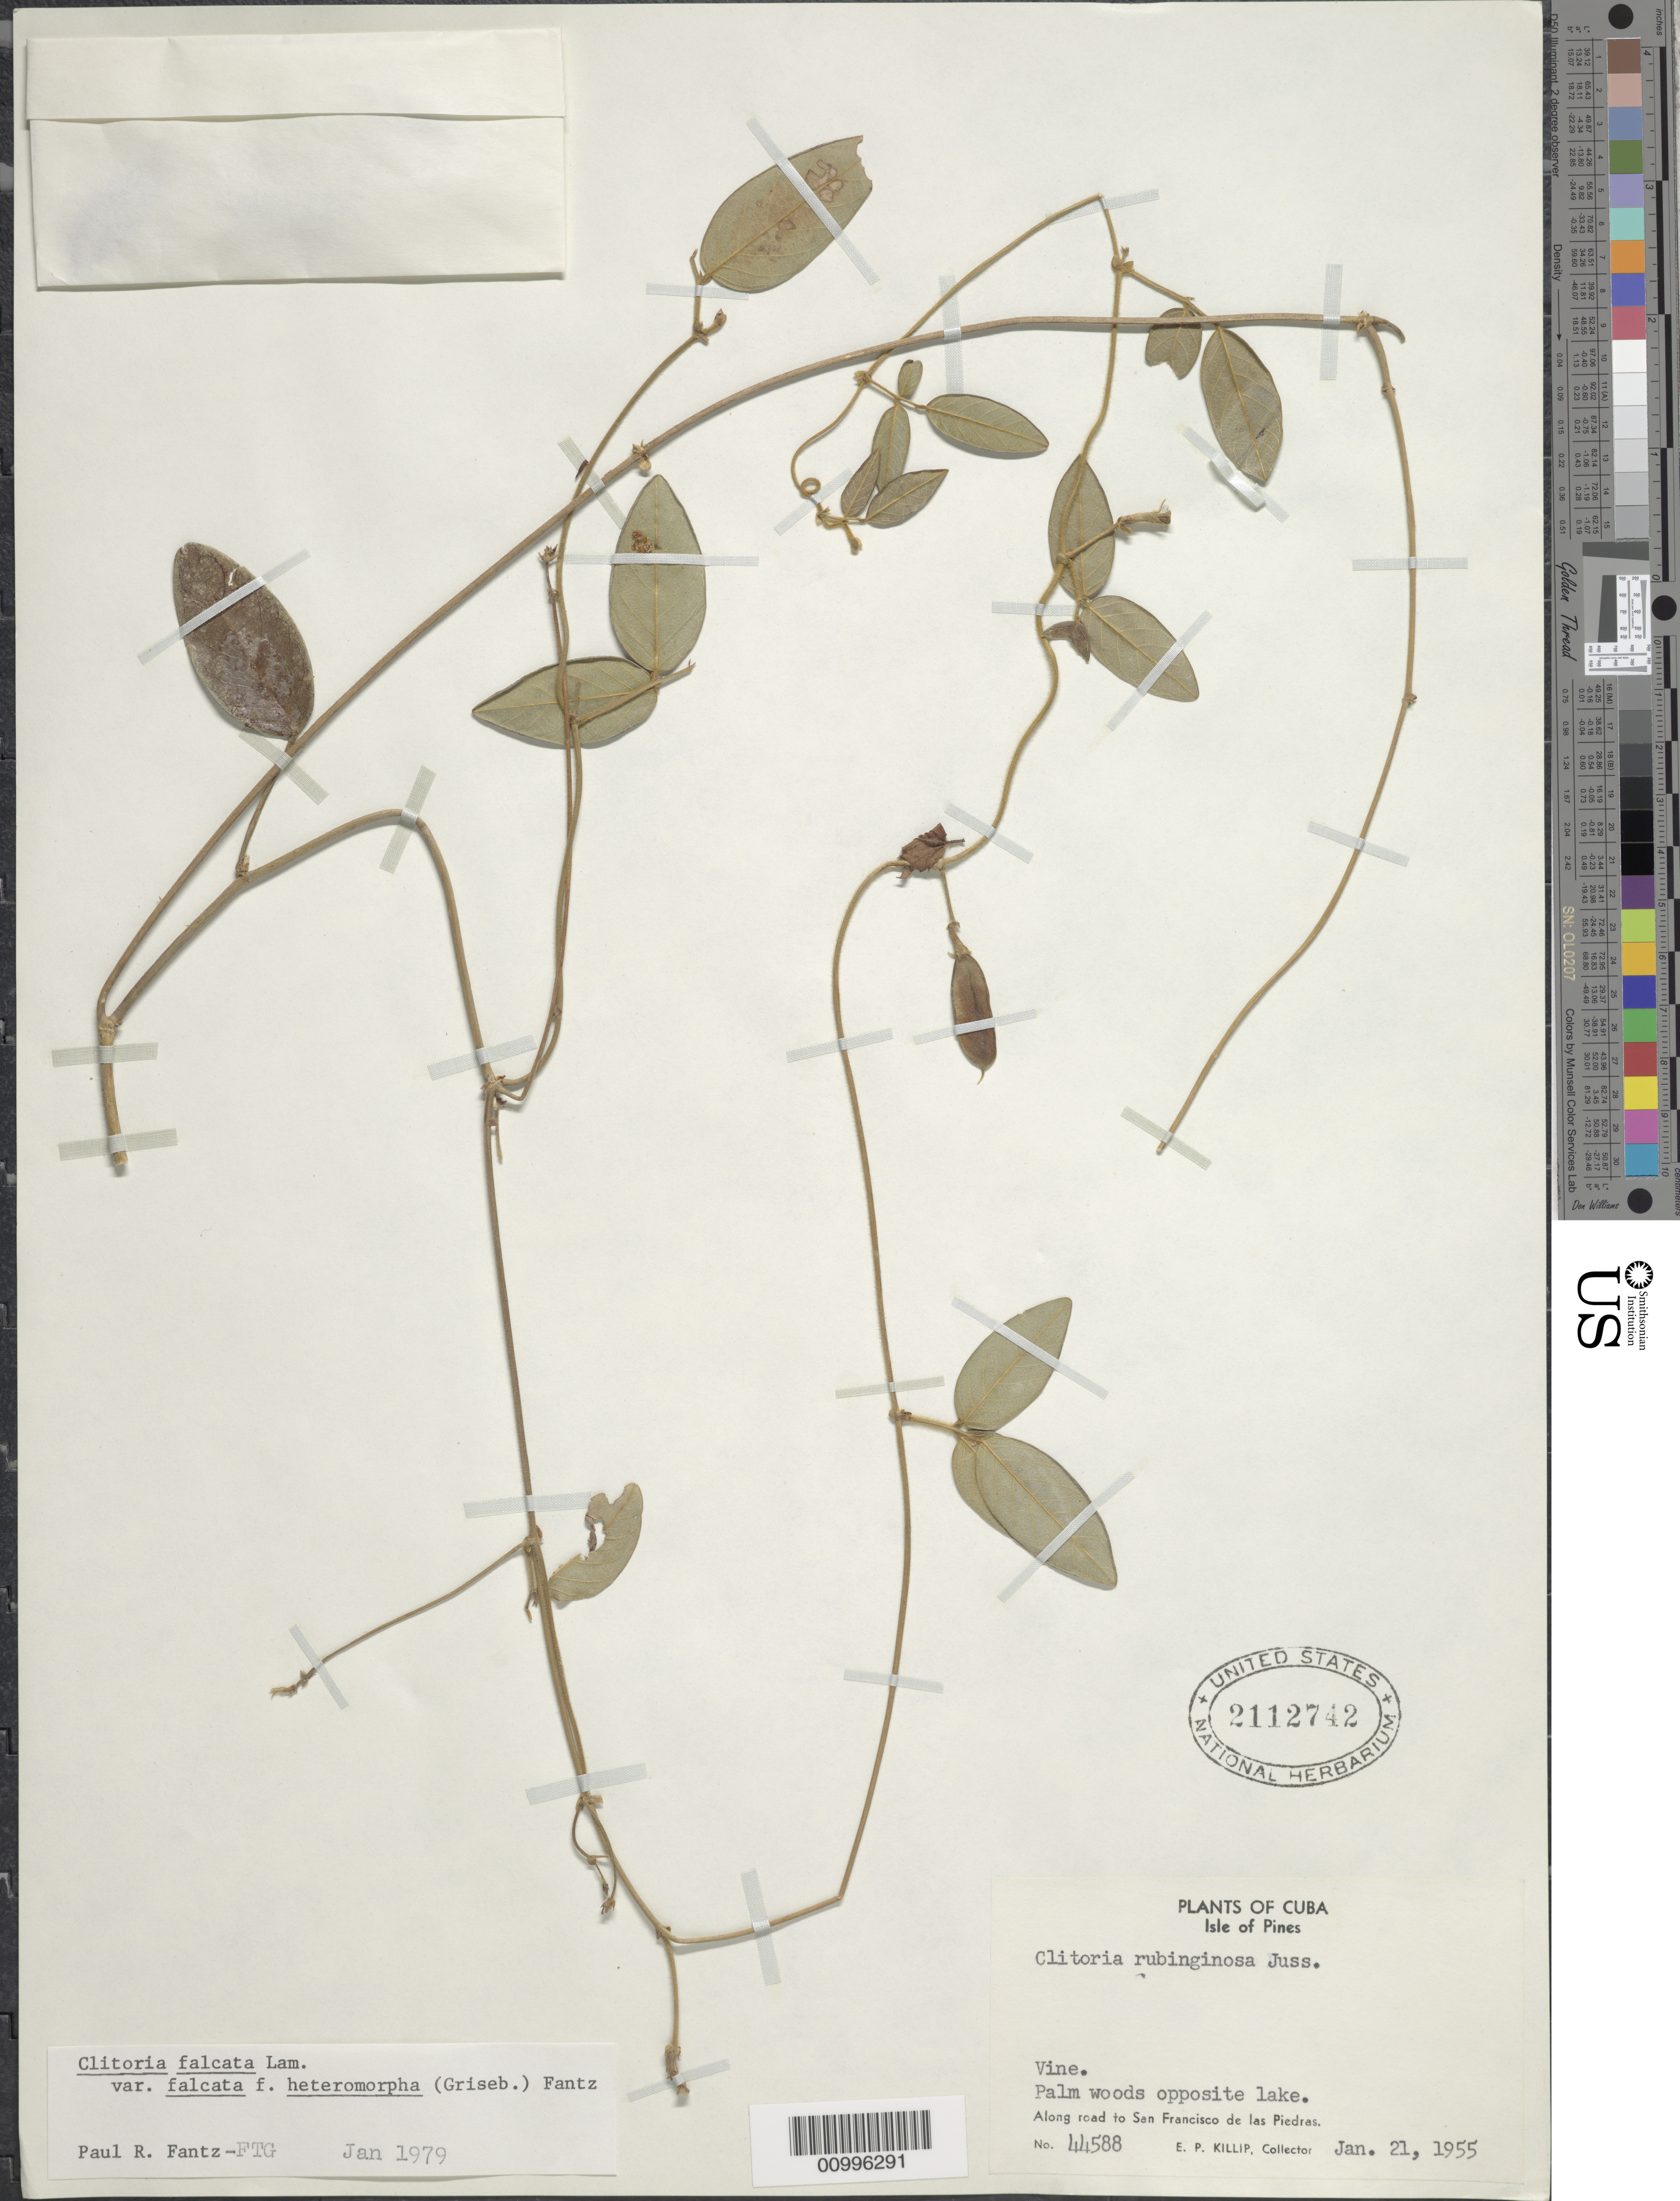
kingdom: Plantae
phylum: Tracheophyta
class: Magnoliopsida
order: Fabales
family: Fabaceae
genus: Clitoria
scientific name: Clitoria falcata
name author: Lam.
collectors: E. P. Killip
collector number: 44588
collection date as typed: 21 Jan 1955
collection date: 1955-01-21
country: Cuba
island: Isla de la Juventud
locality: Isle of Pines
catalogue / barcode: US 2112742